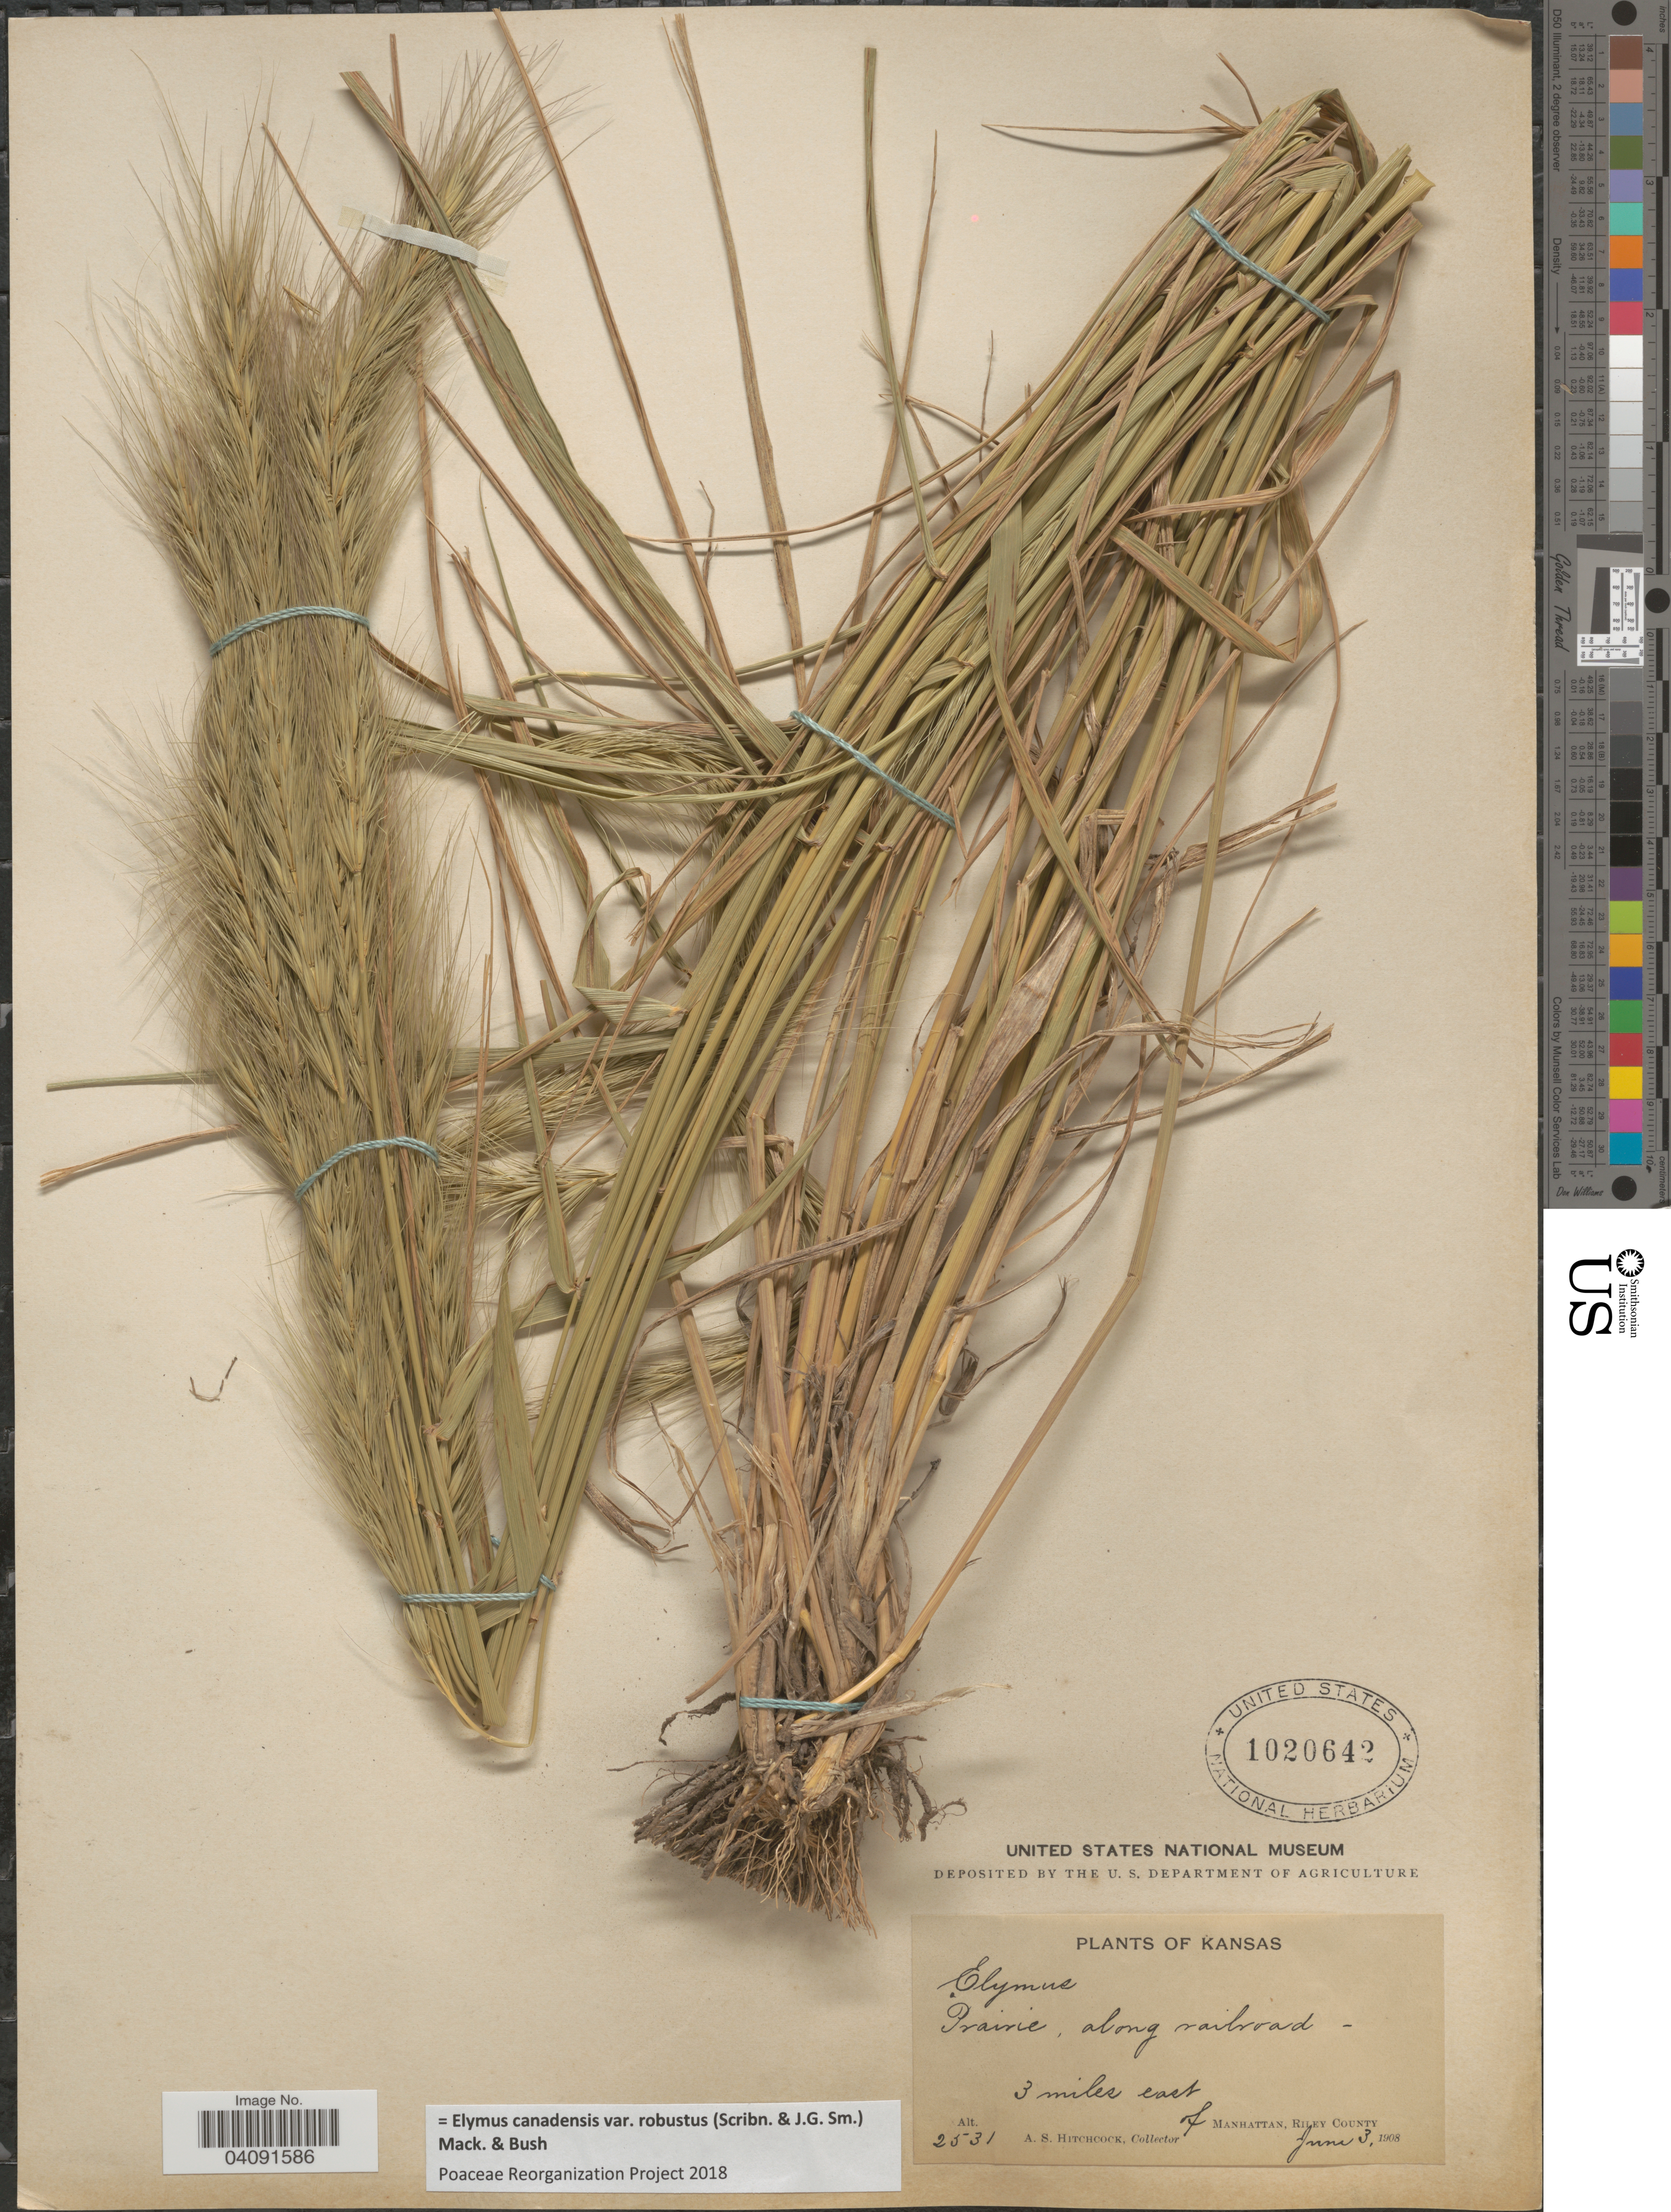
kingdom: Plantae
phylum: Tracheophyta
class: Liliopsida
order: Poales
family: Poaceae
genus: Elymus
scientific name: Elymus canadensis var. robustus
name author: (Scribn. & R.M. Sm.) Mackenz. & Bush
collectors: A. S. Hitchcock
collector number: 2531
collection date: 1908-06-03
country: United States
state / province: Kansas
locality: Prairie, along railroad - 3 miles east of Manhattan, Riley County.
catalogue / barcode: US 1020642